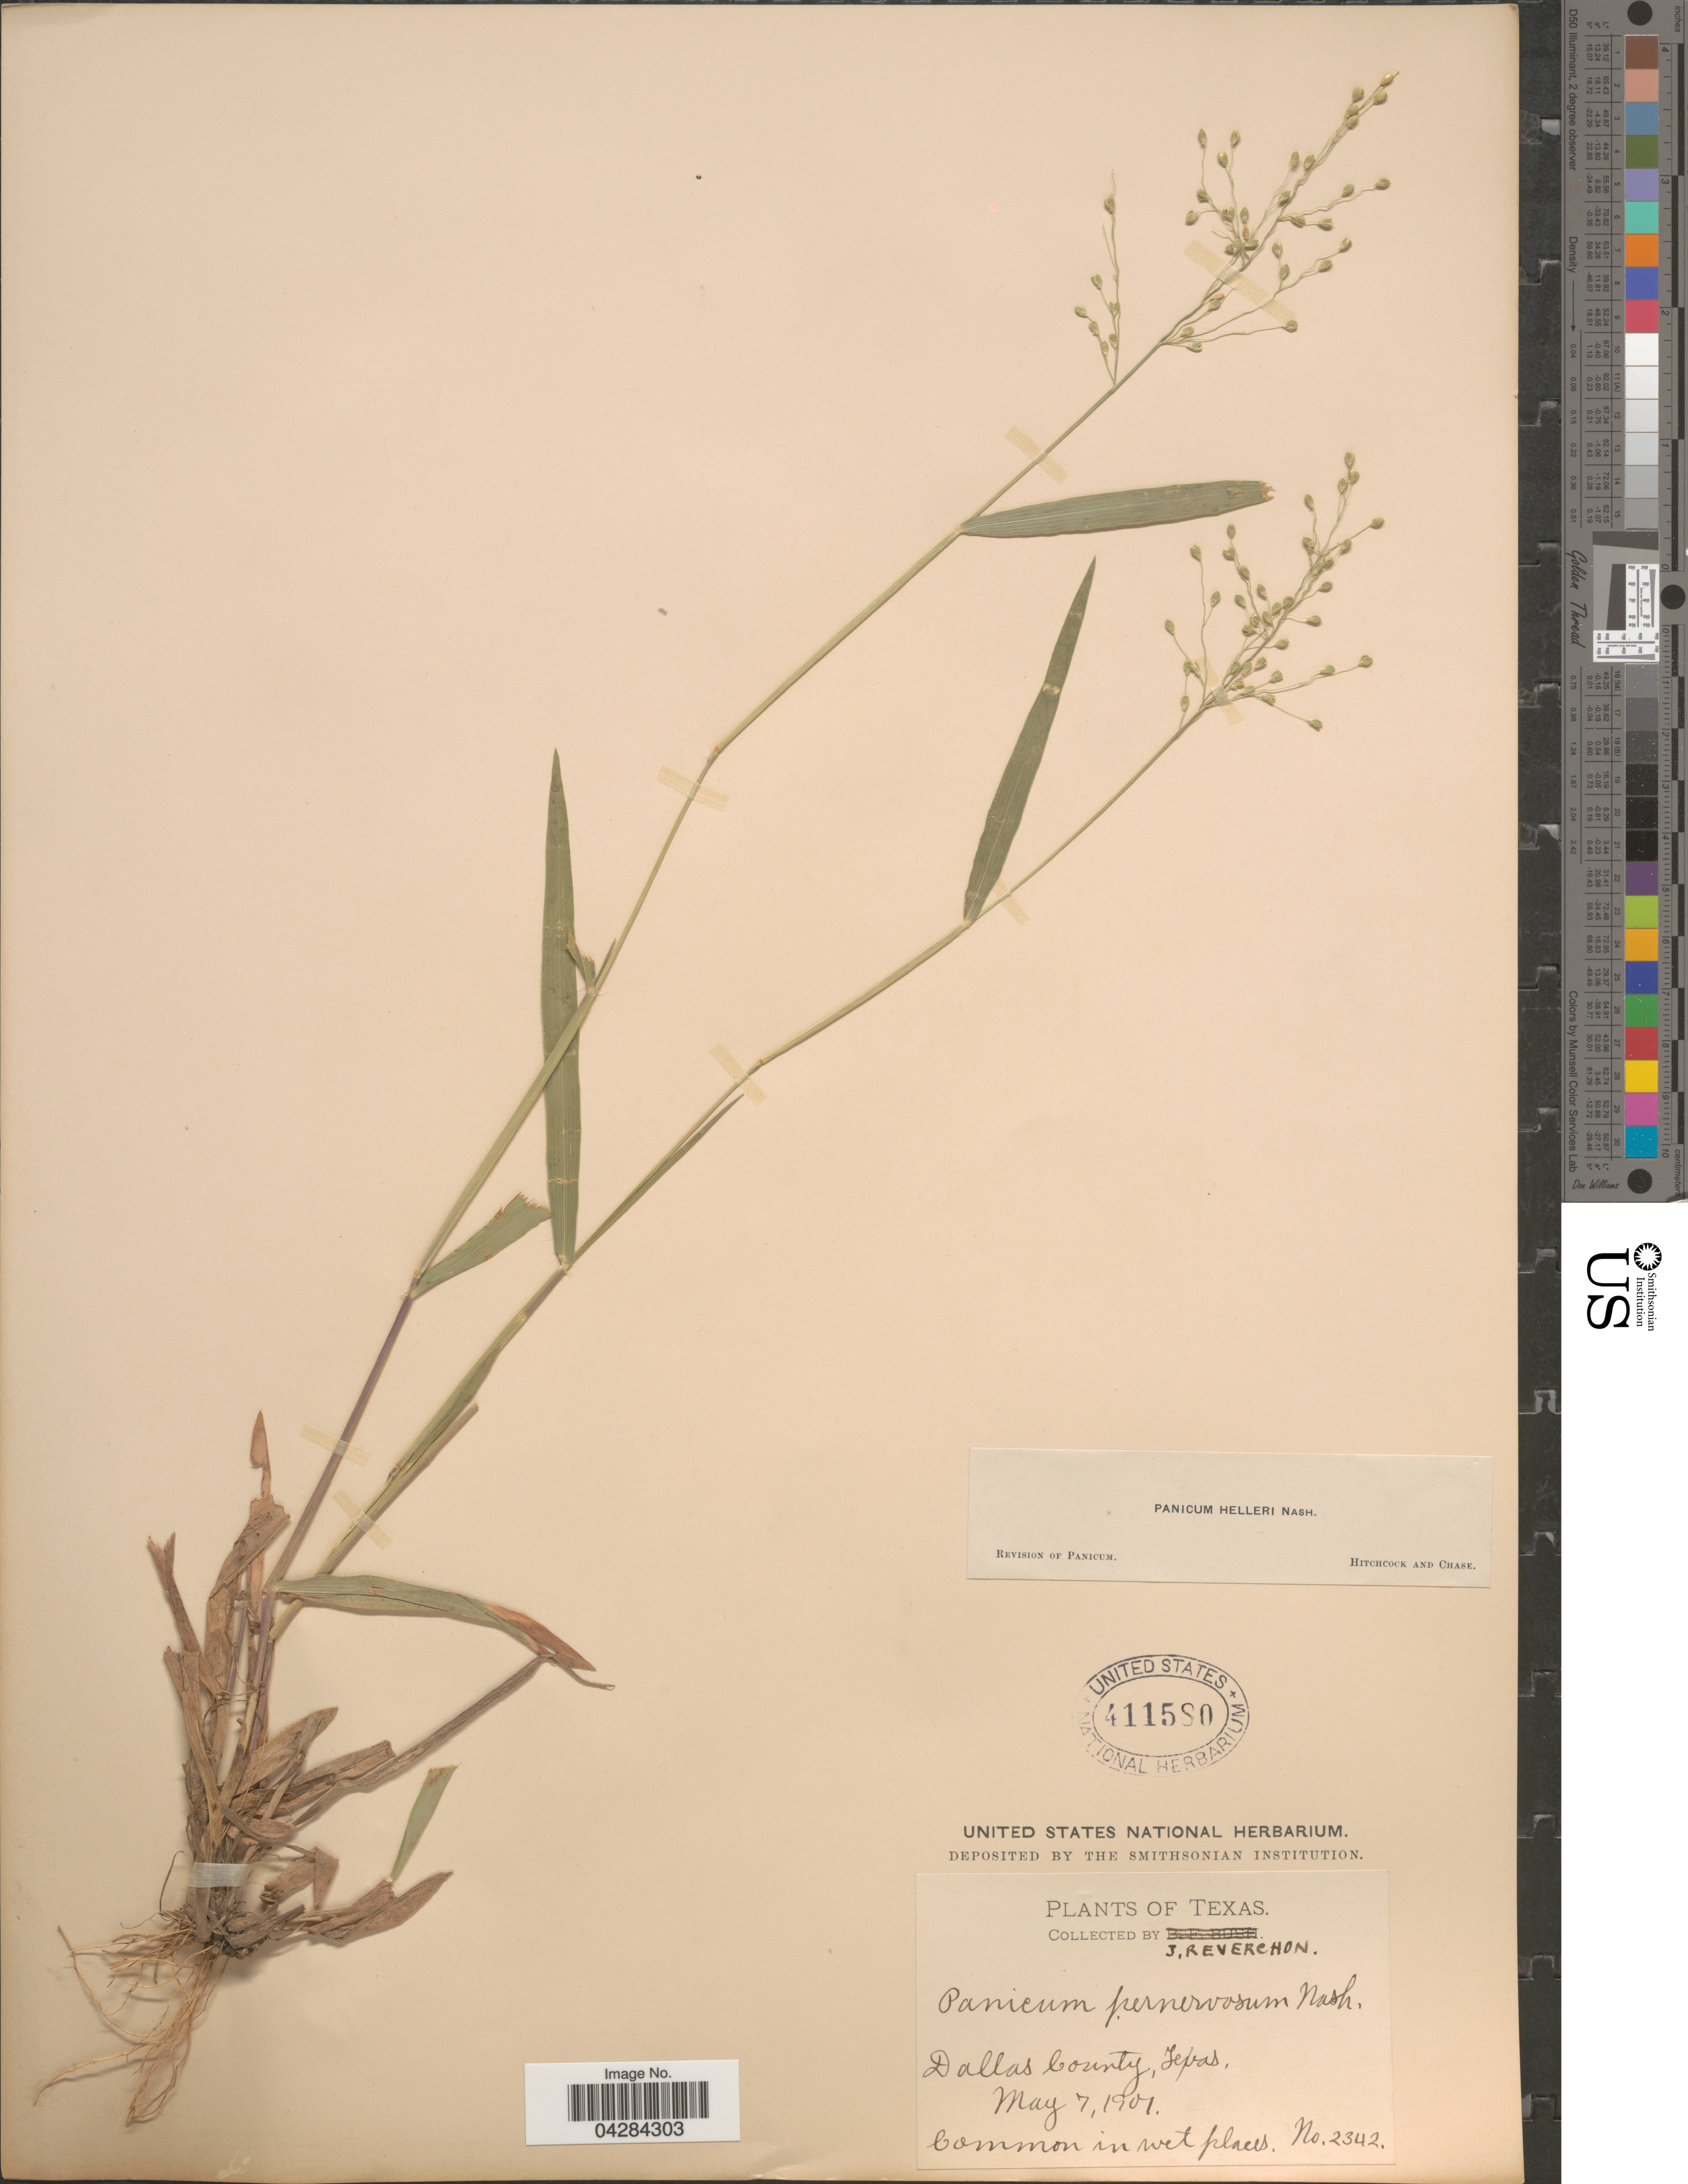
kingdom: Plantae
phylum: Tracheophyta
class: Liliopsida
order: Poales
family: Poaceae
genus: Dichanthelium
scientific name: Dichanthelium oligosanthes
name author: (Schult.) Gould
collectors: J. Reverchon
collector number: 2342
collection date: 1901-05-07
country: United States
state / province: Texas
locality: Dallas County.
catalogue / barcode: US 411580